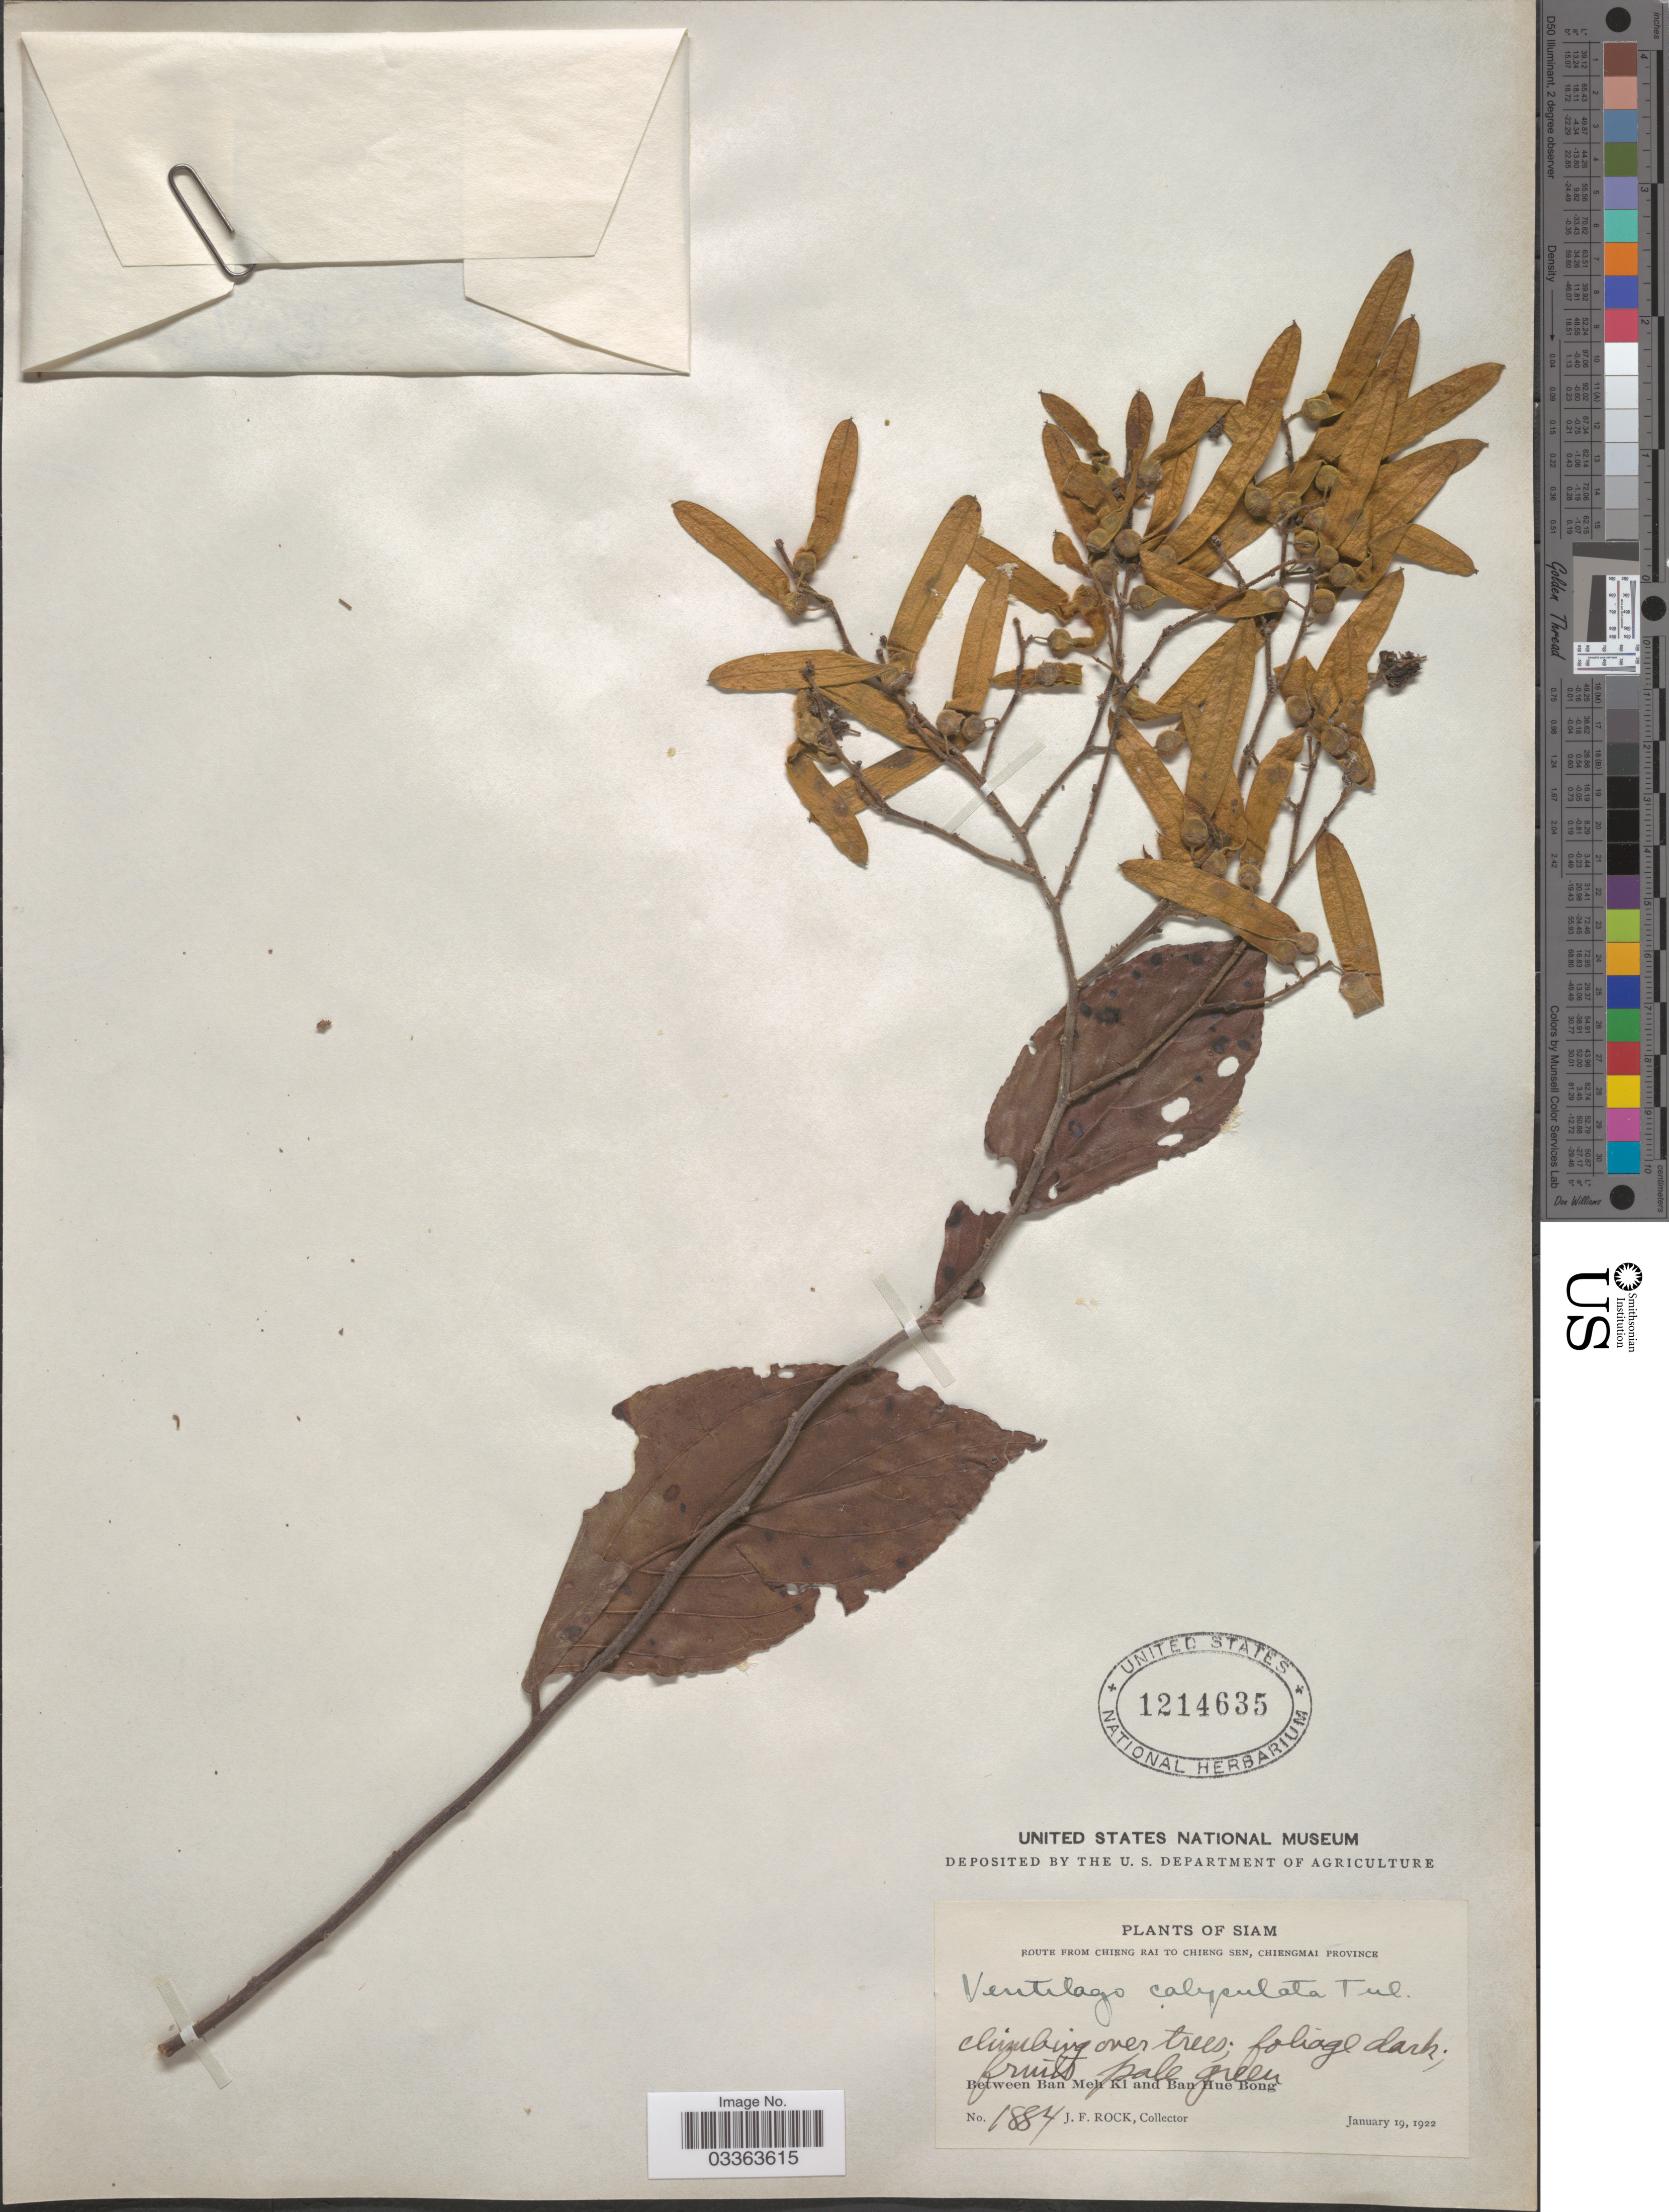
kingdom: Plantae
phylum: Tracheophyta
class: Magnoliopsida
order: Rosales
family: Rhamnaceae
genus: Ventilago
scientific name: Ventilago calyculata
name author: Tul.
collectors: J. Rock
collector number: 1884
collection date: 1922-01-19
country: Thailand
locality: Siam. Route from Chieng Rai to Chieng Sen, Chiengmai Province. Between Ban Meh Ki and Ban Hue Bong.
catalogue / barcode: US 1214635